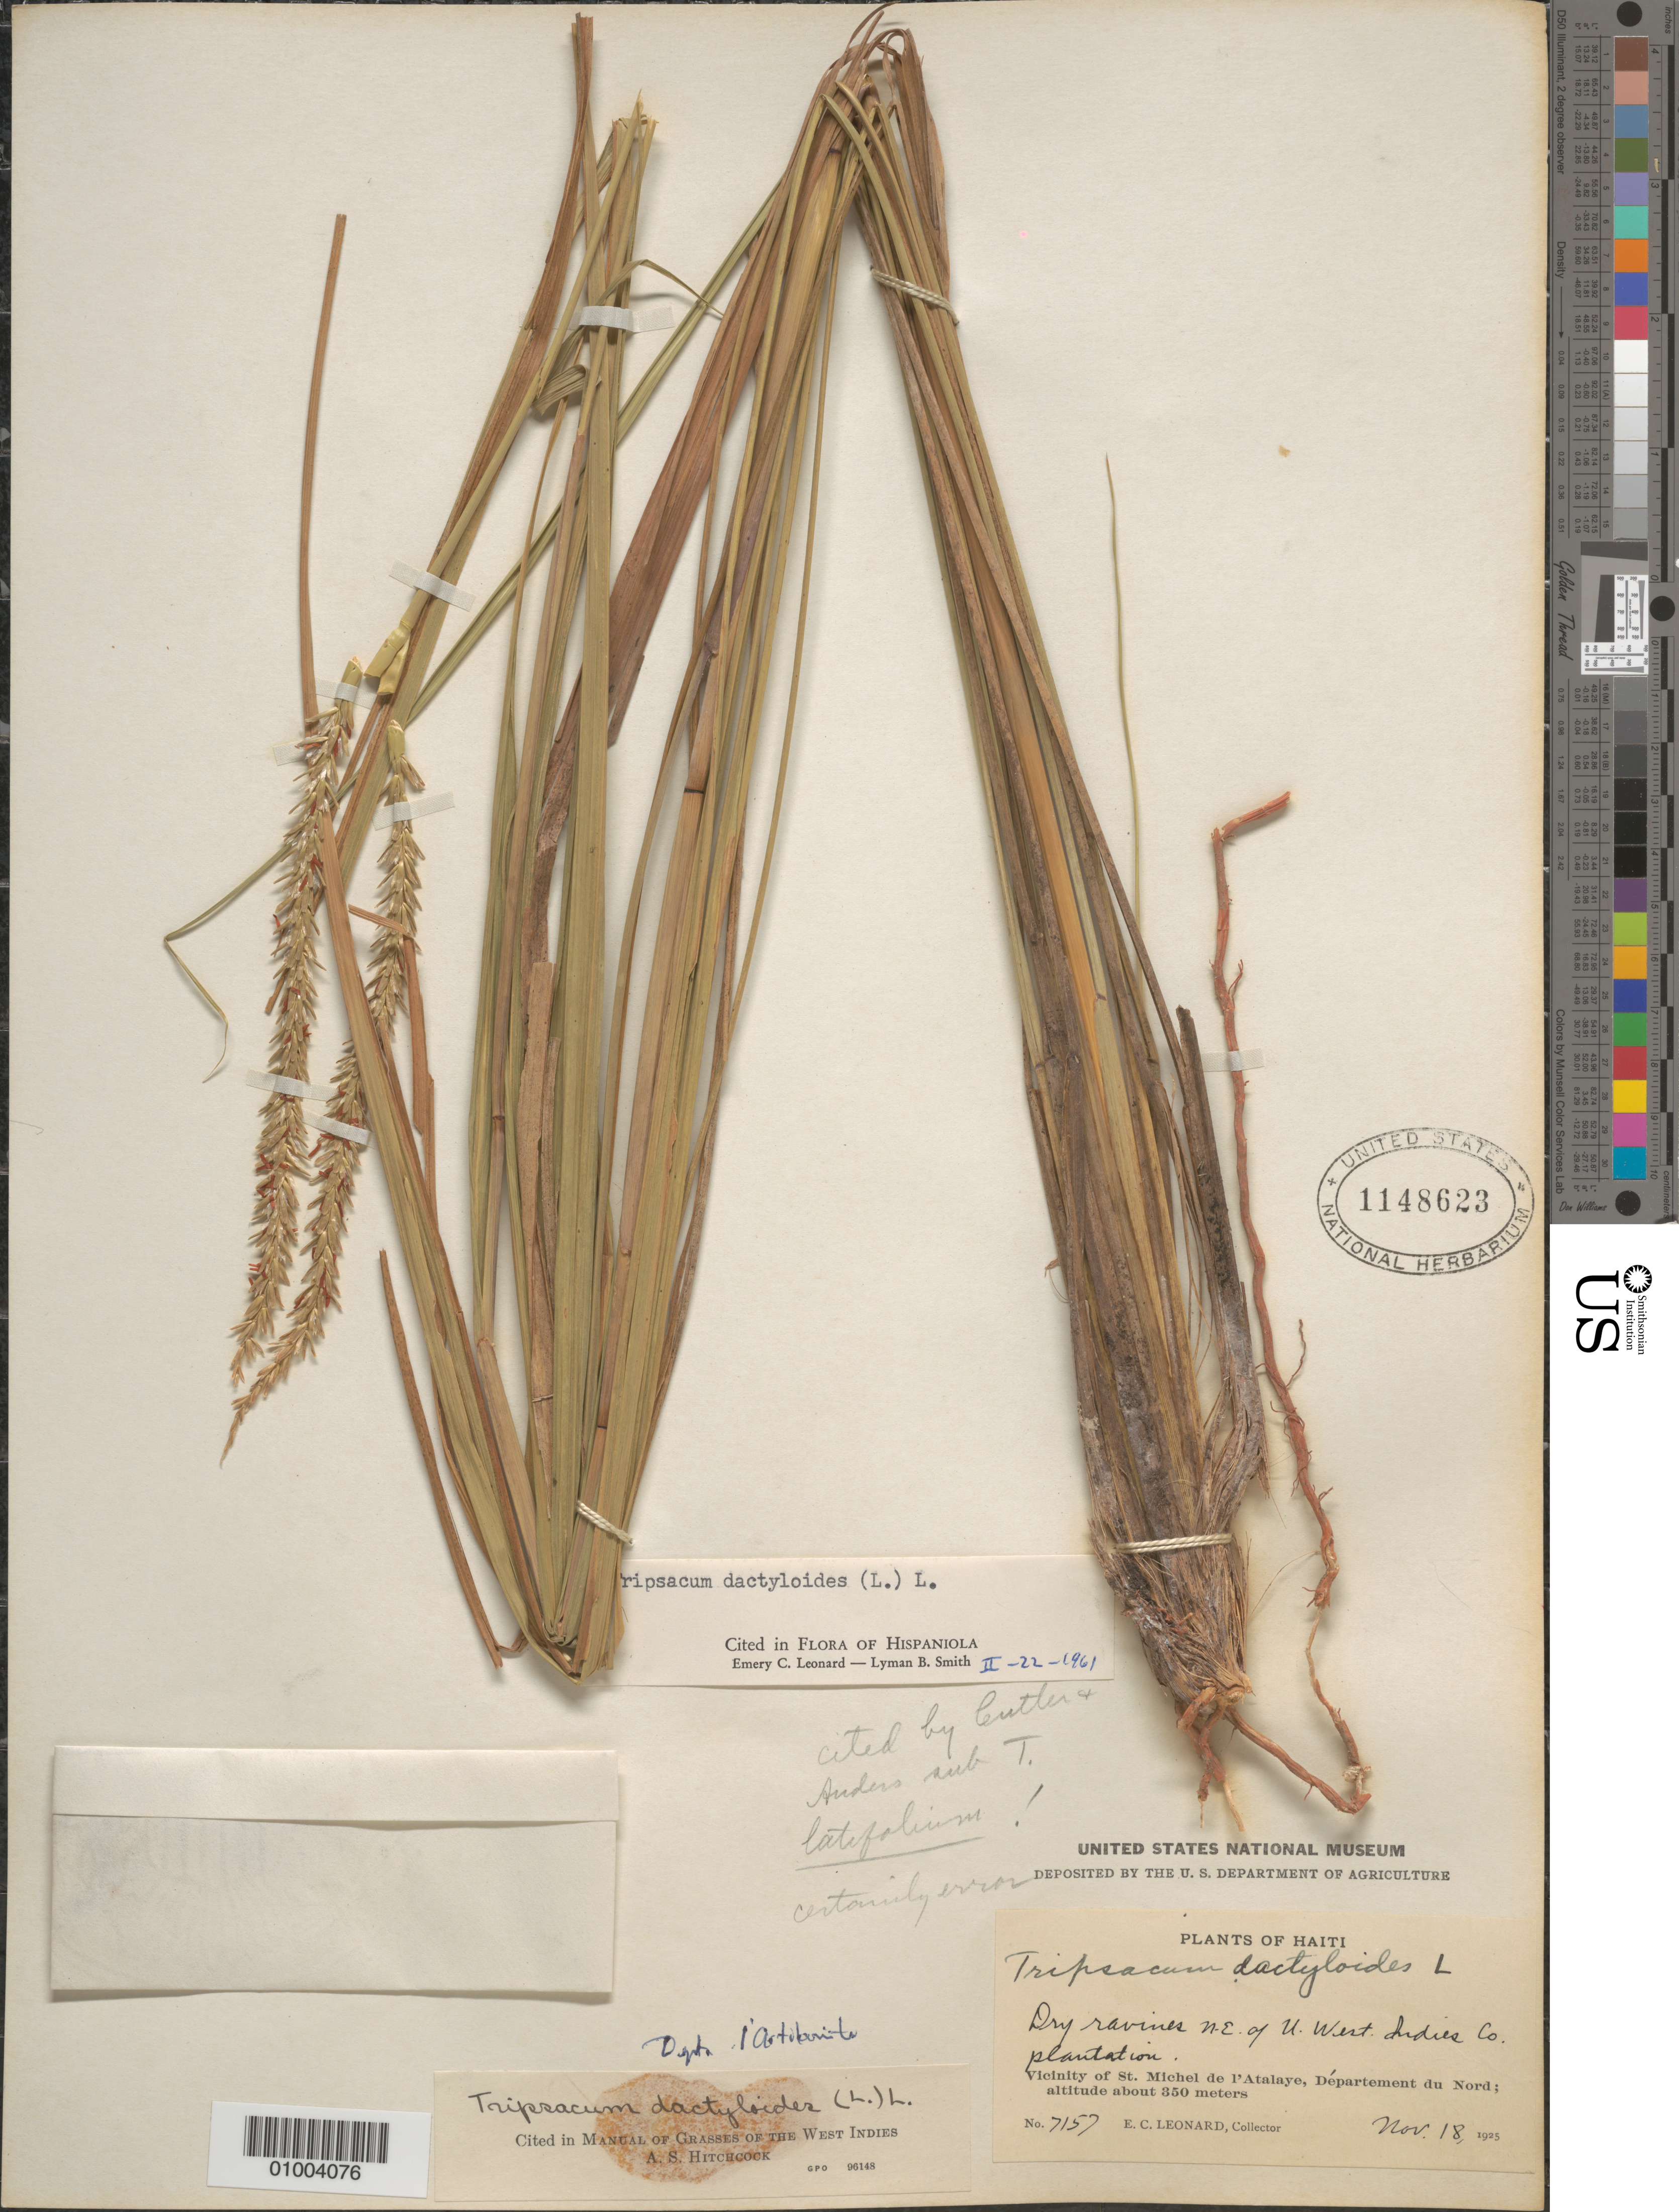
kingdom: Plantae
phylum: Tracheophyta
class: Liliopsida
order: Poales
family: Poaceae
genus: Tripsacum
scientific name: Tripsacum dactyloides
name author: (L.) L.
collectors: E. C. Leonard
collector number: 7157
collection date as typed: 18 Nov 1925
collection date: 1925-11-18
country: Haiti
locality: Vicinity of St. Michel de l'Atalaye, Departement du Nord;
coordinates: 0 N, 0 E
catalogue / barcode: US 1148623